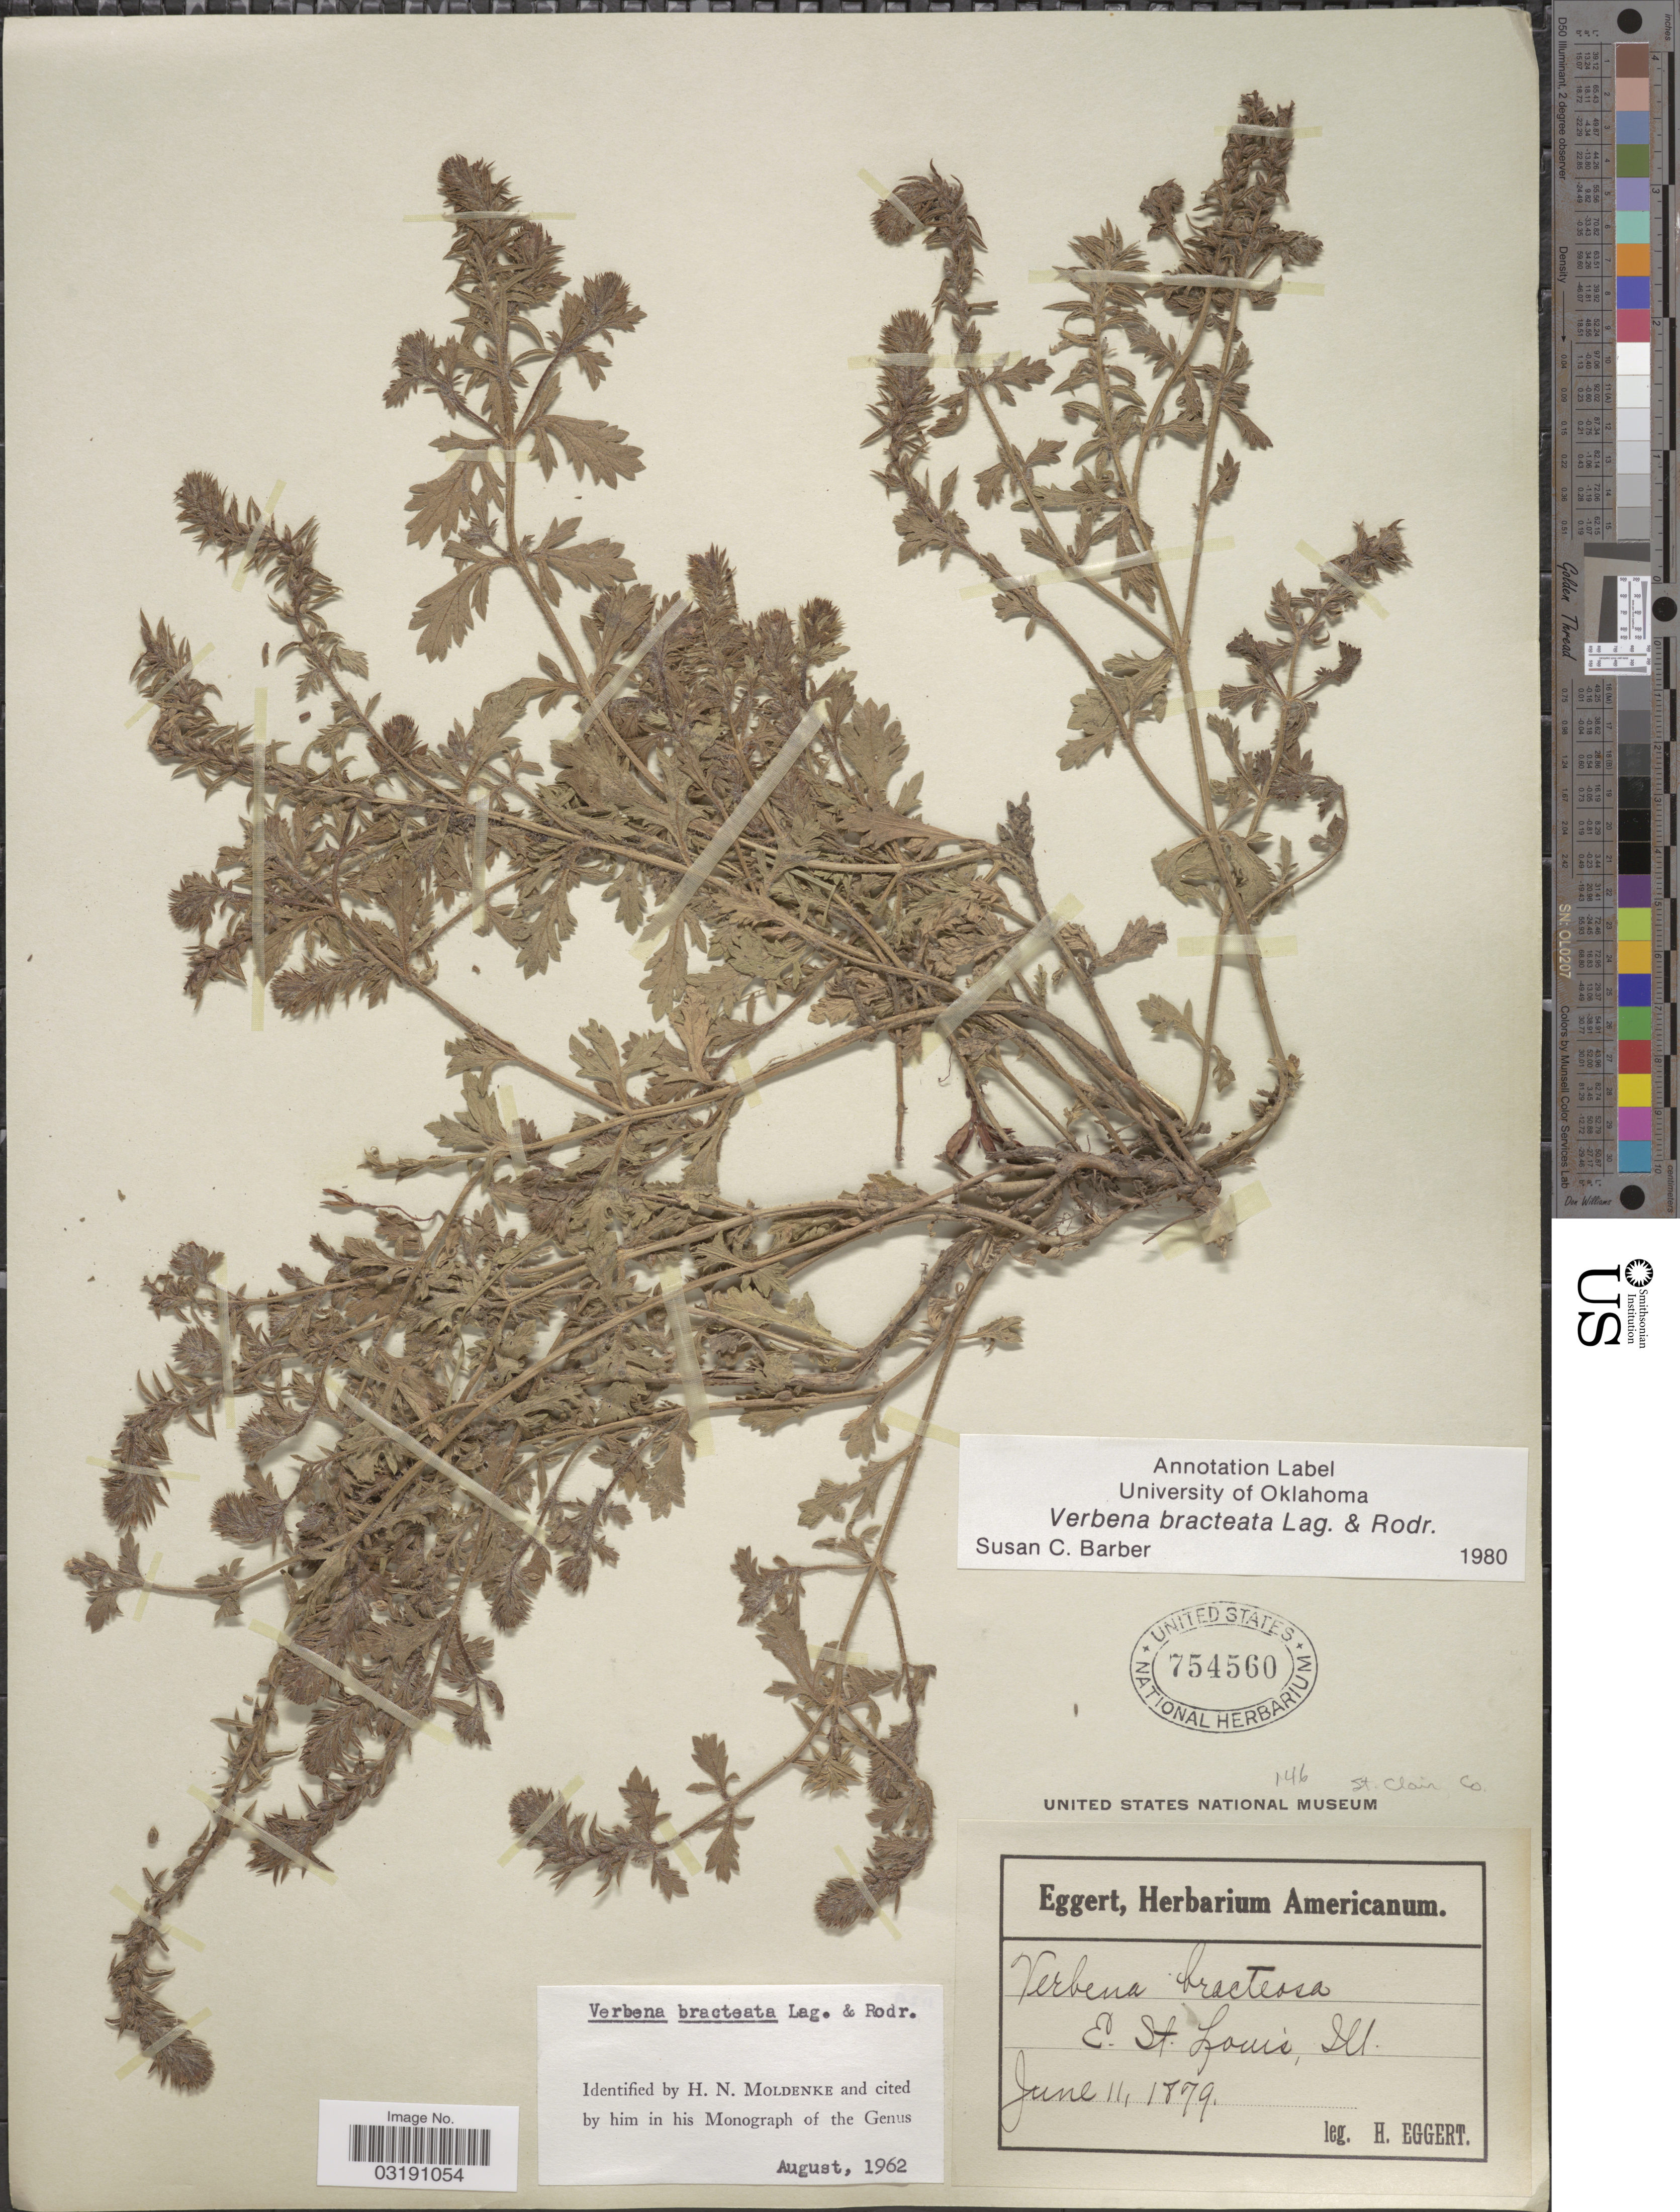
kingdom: Plantae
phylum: Tracheophyta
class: Magnoliopsida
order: Lamiales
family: Verbenaceae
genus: Verbena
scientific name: Verbena bracteata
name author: Cav. ex Lag. & Rodr.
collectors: H. Eggert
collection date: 1879-06-11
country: United States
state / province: Illinois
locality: E. St. Louis, Ill. St. Clair Co.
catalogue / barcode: US 754560